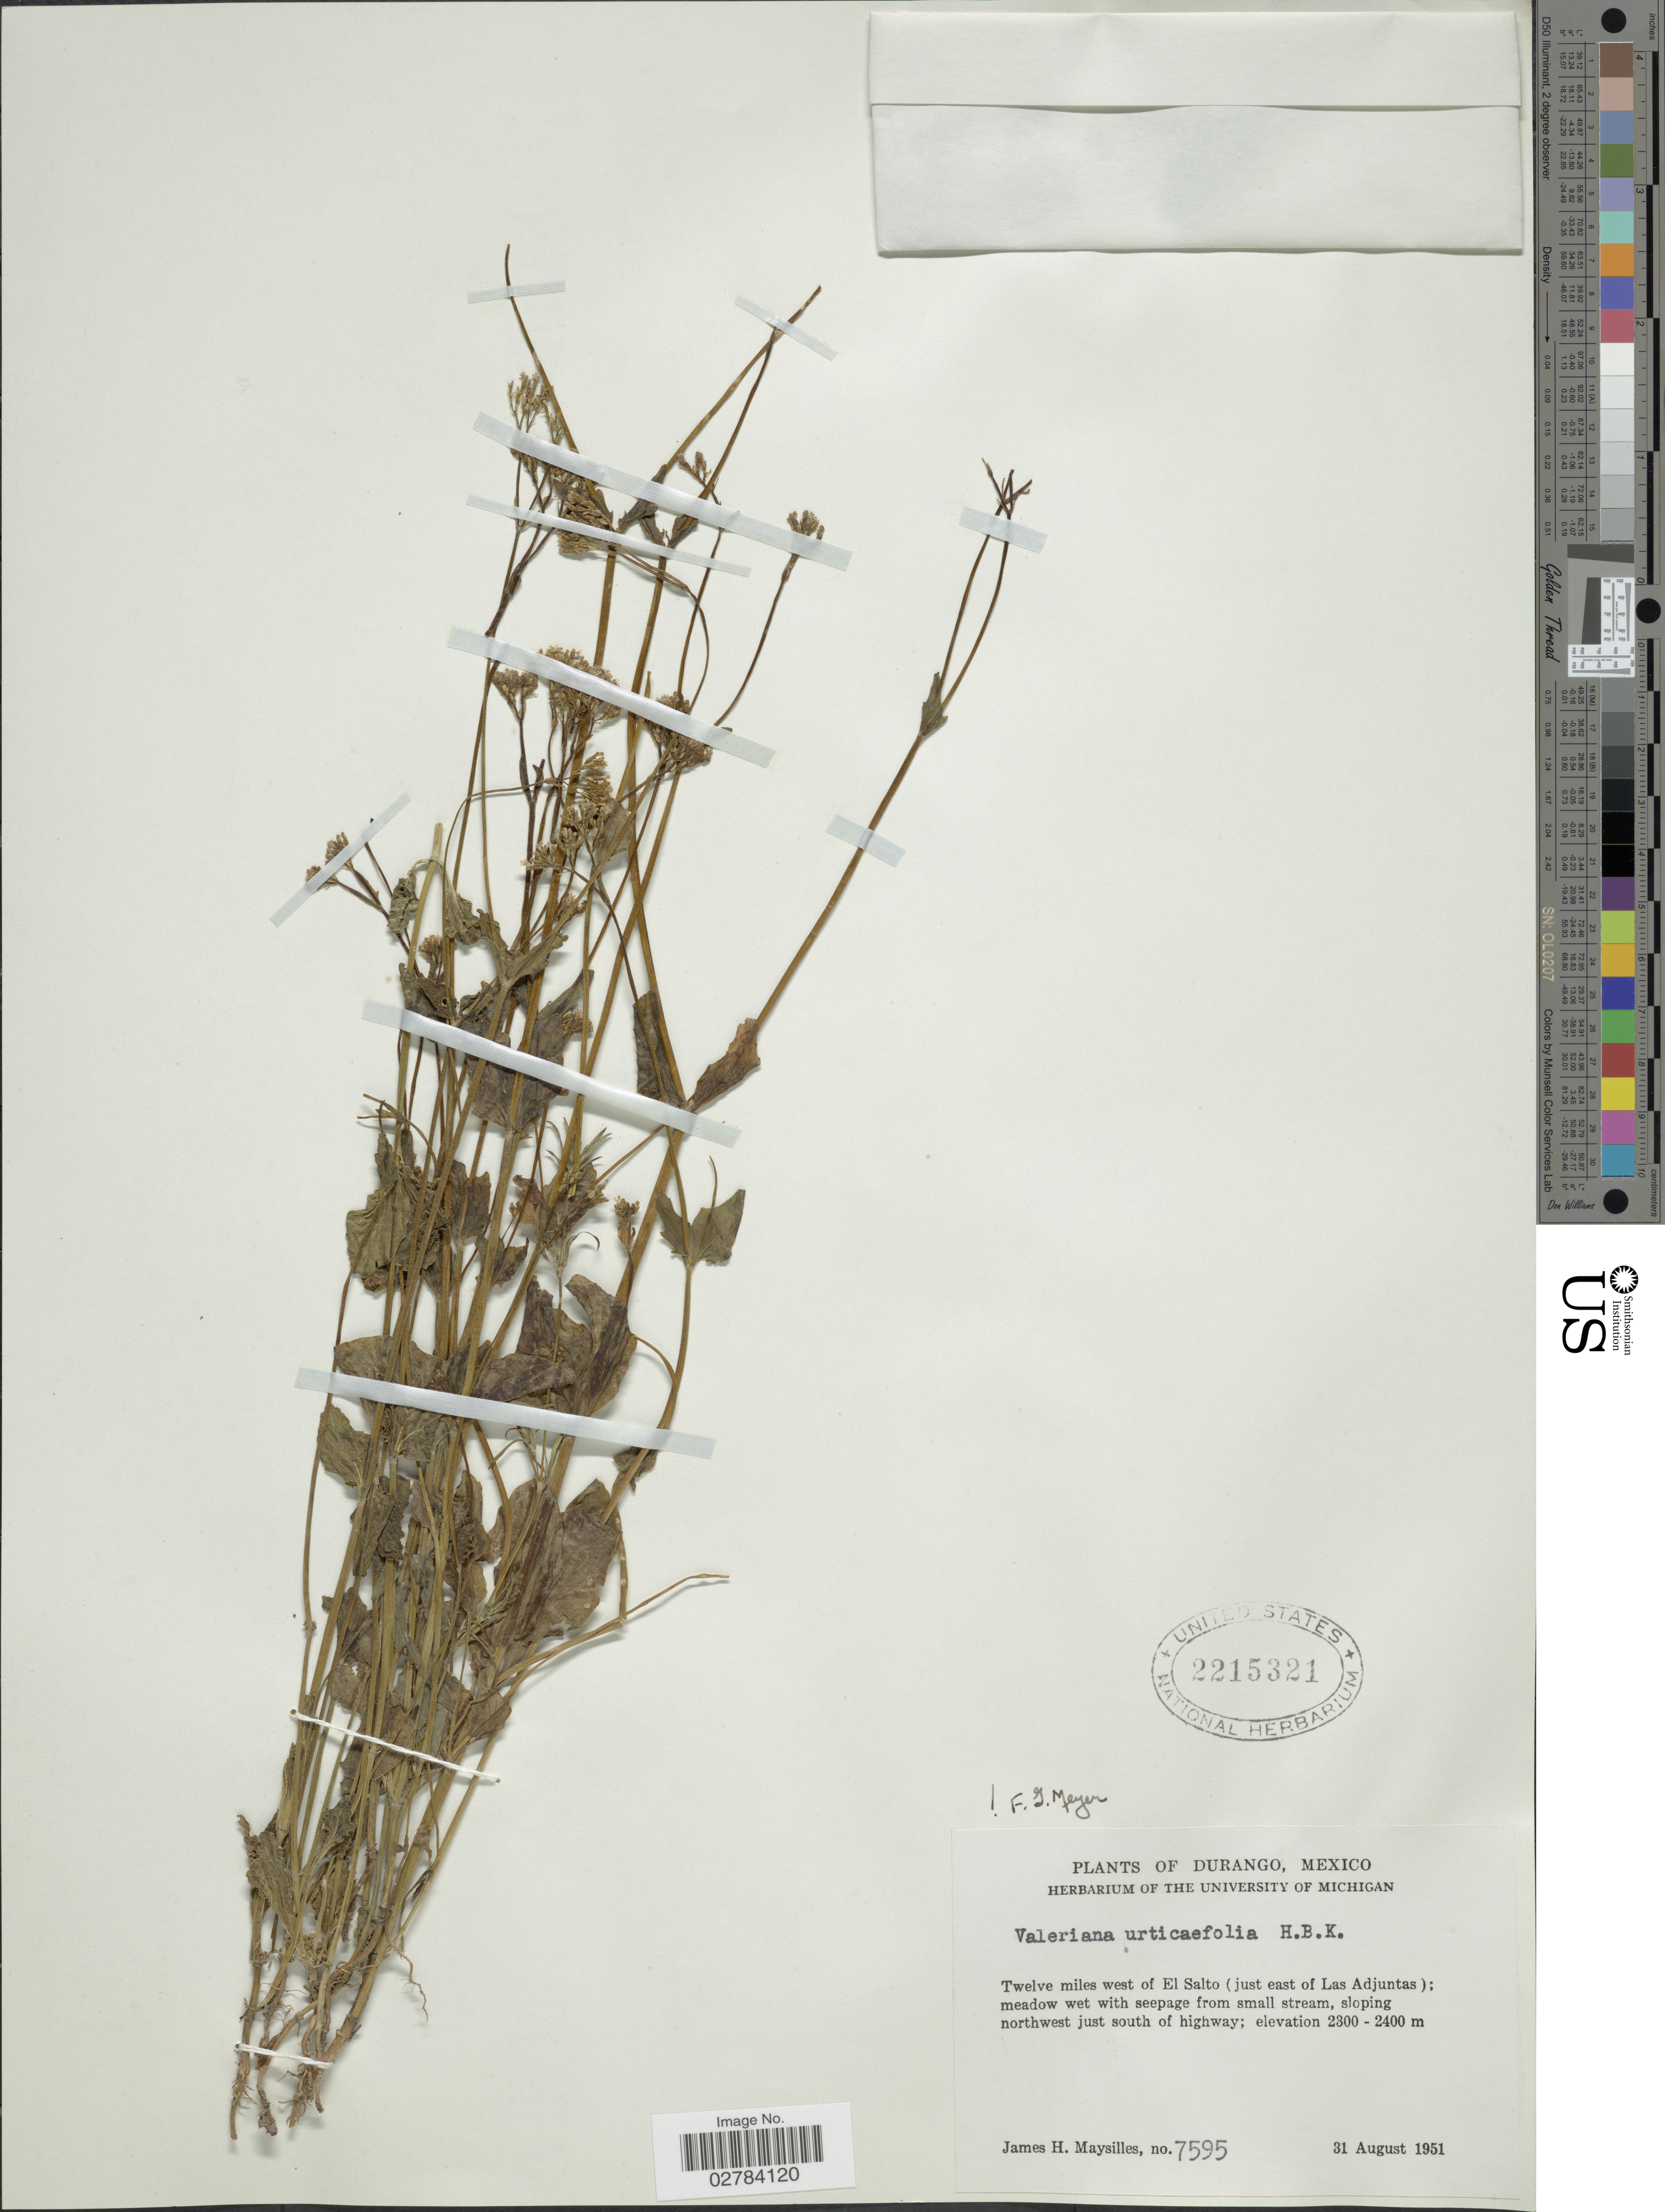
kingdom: Plantae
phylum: Tracheophyta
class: Magnoliopsida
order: Dipsacales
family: Caprifoliaceae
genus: Valeriana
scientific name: Valeriana urticaefolia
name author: Kunth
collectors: J. Maysilles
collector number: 7595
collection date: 1951-08-31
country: Mexico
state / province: Durango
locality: Twelve miles west of El Salto (just east of Las Adjuntas), sloping northwest just south of highway.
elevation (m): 2300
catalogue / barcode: US 2215321